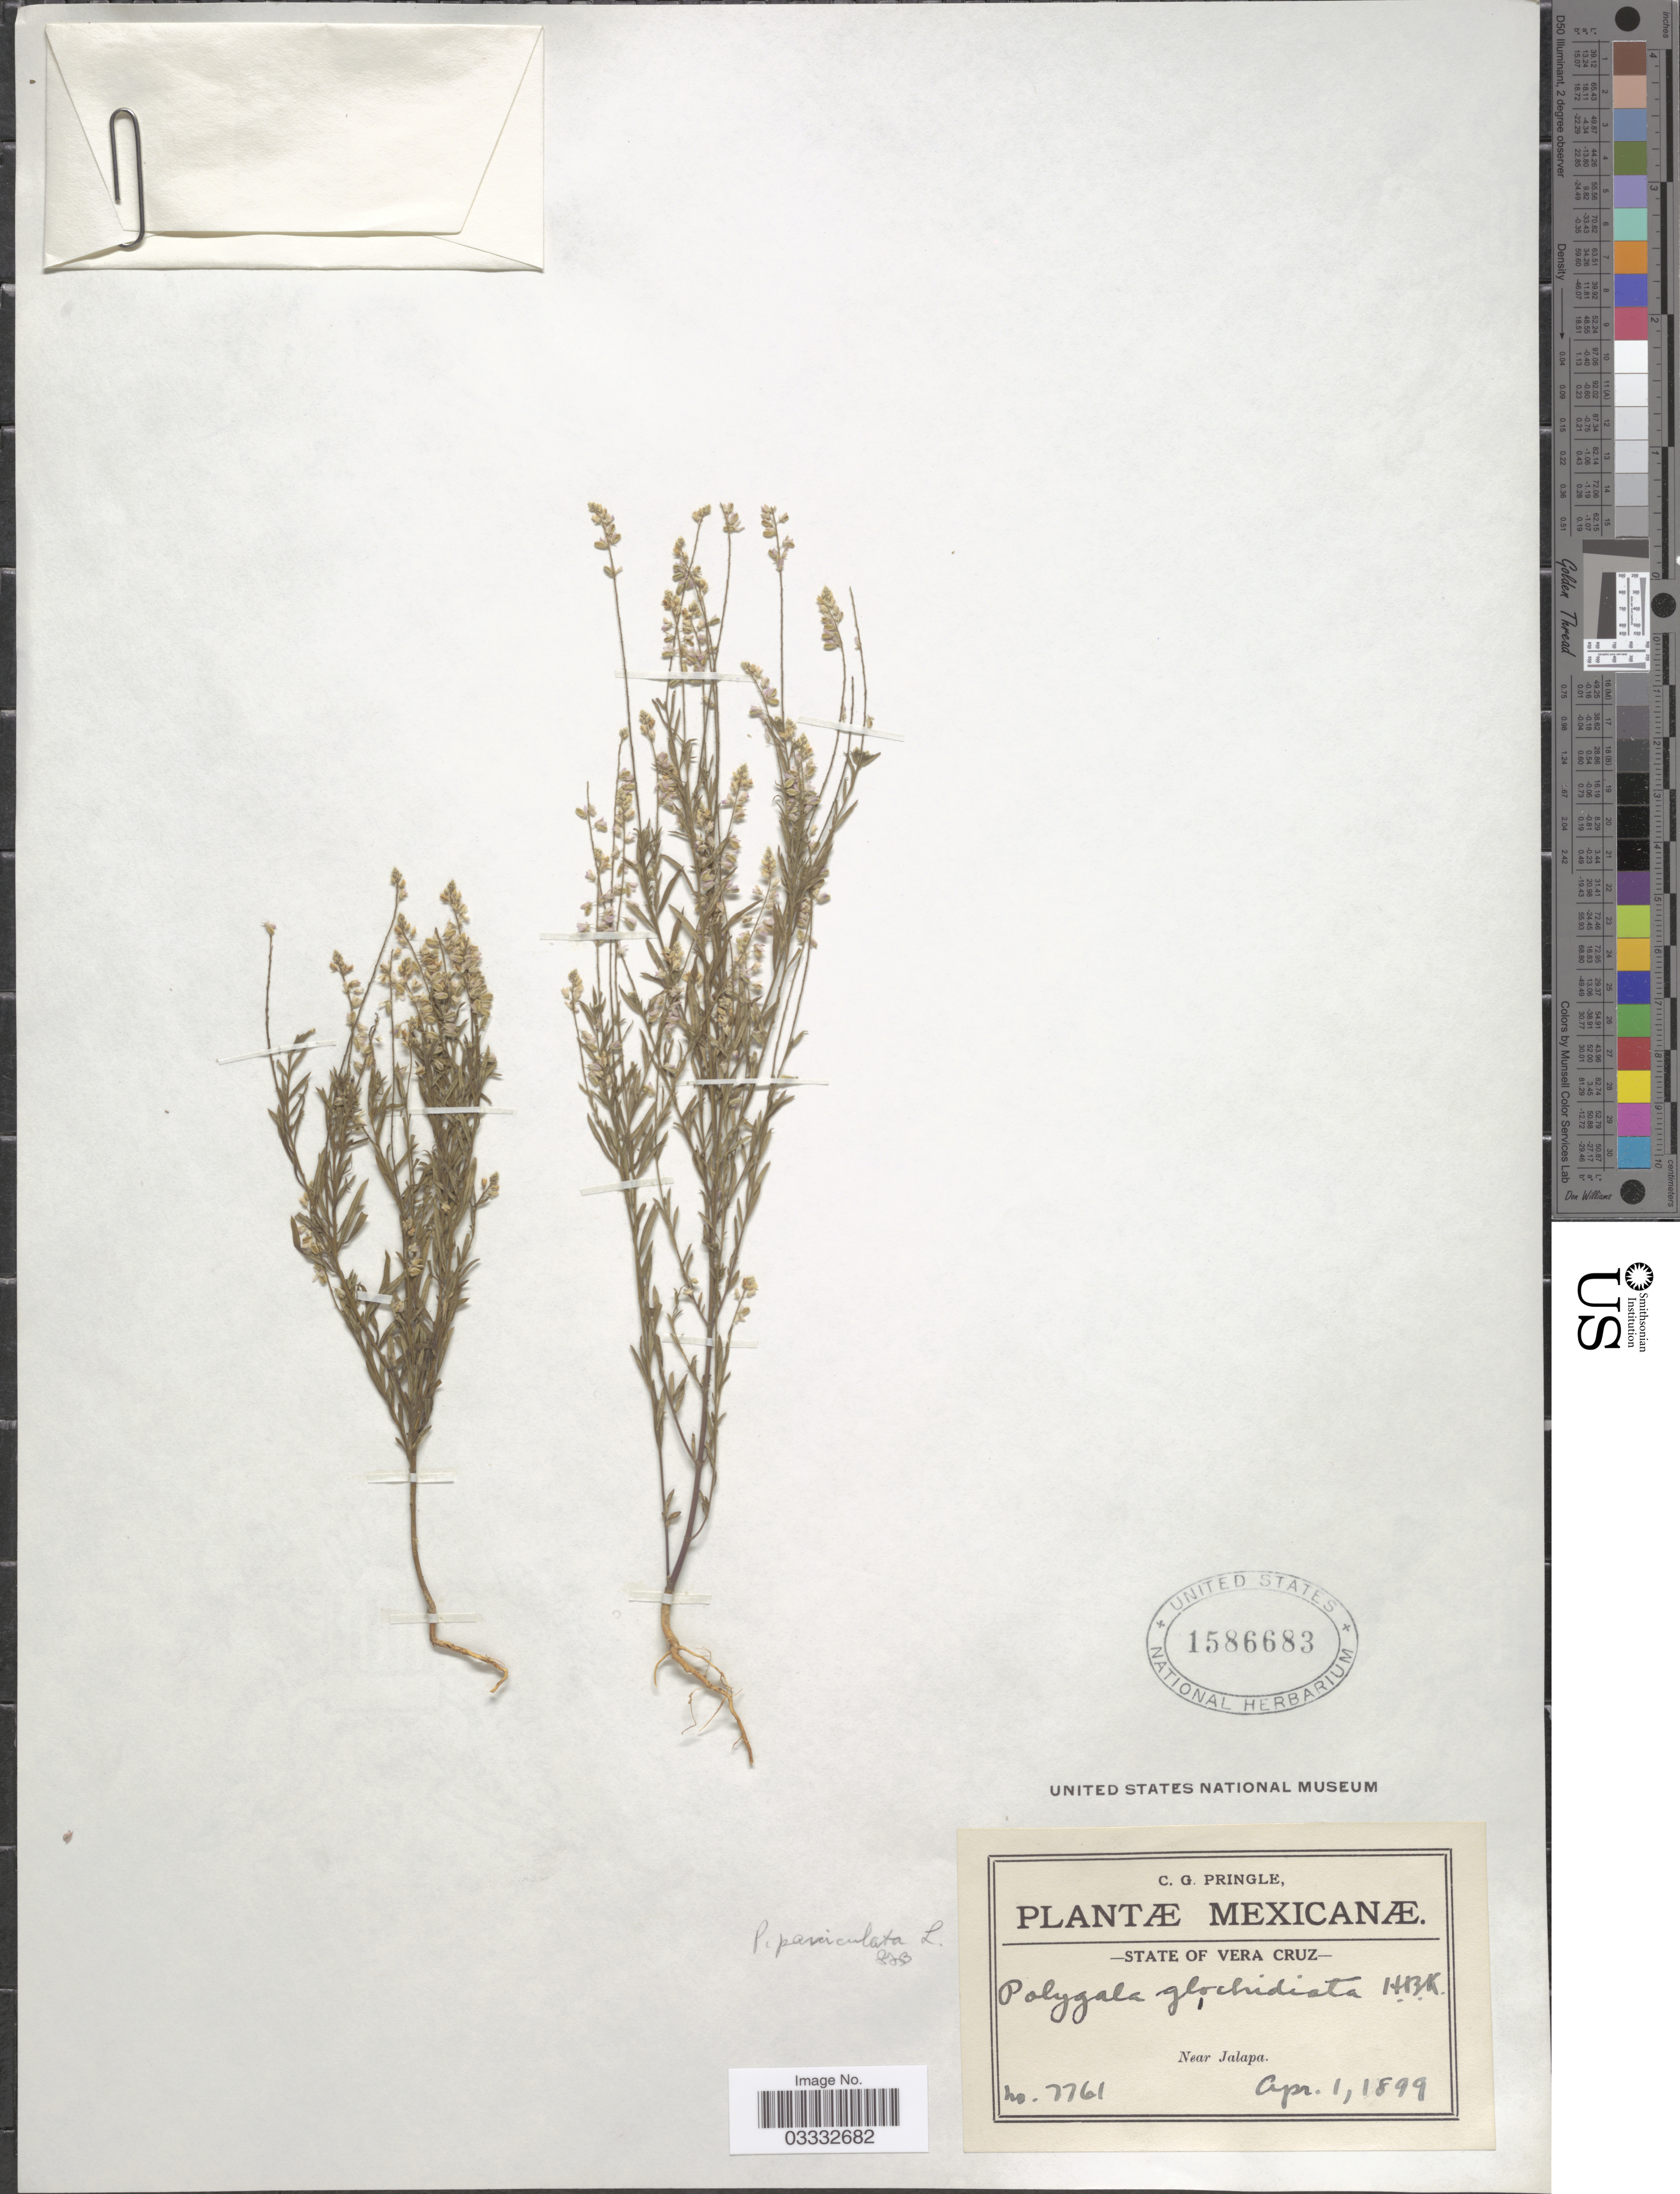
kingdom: Plantae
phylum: Tracheophyta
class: Magnoliopsida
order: Fabales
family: Polygalaceae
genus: Polygala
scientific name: Polygala glochidiata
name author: Kunth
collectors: C. G. Pringle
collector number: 7761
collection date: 1899-04-01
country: Mexico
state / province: Veracruz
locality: State of Vera Cruz. Near Jalapa.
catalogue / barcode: US 1586683